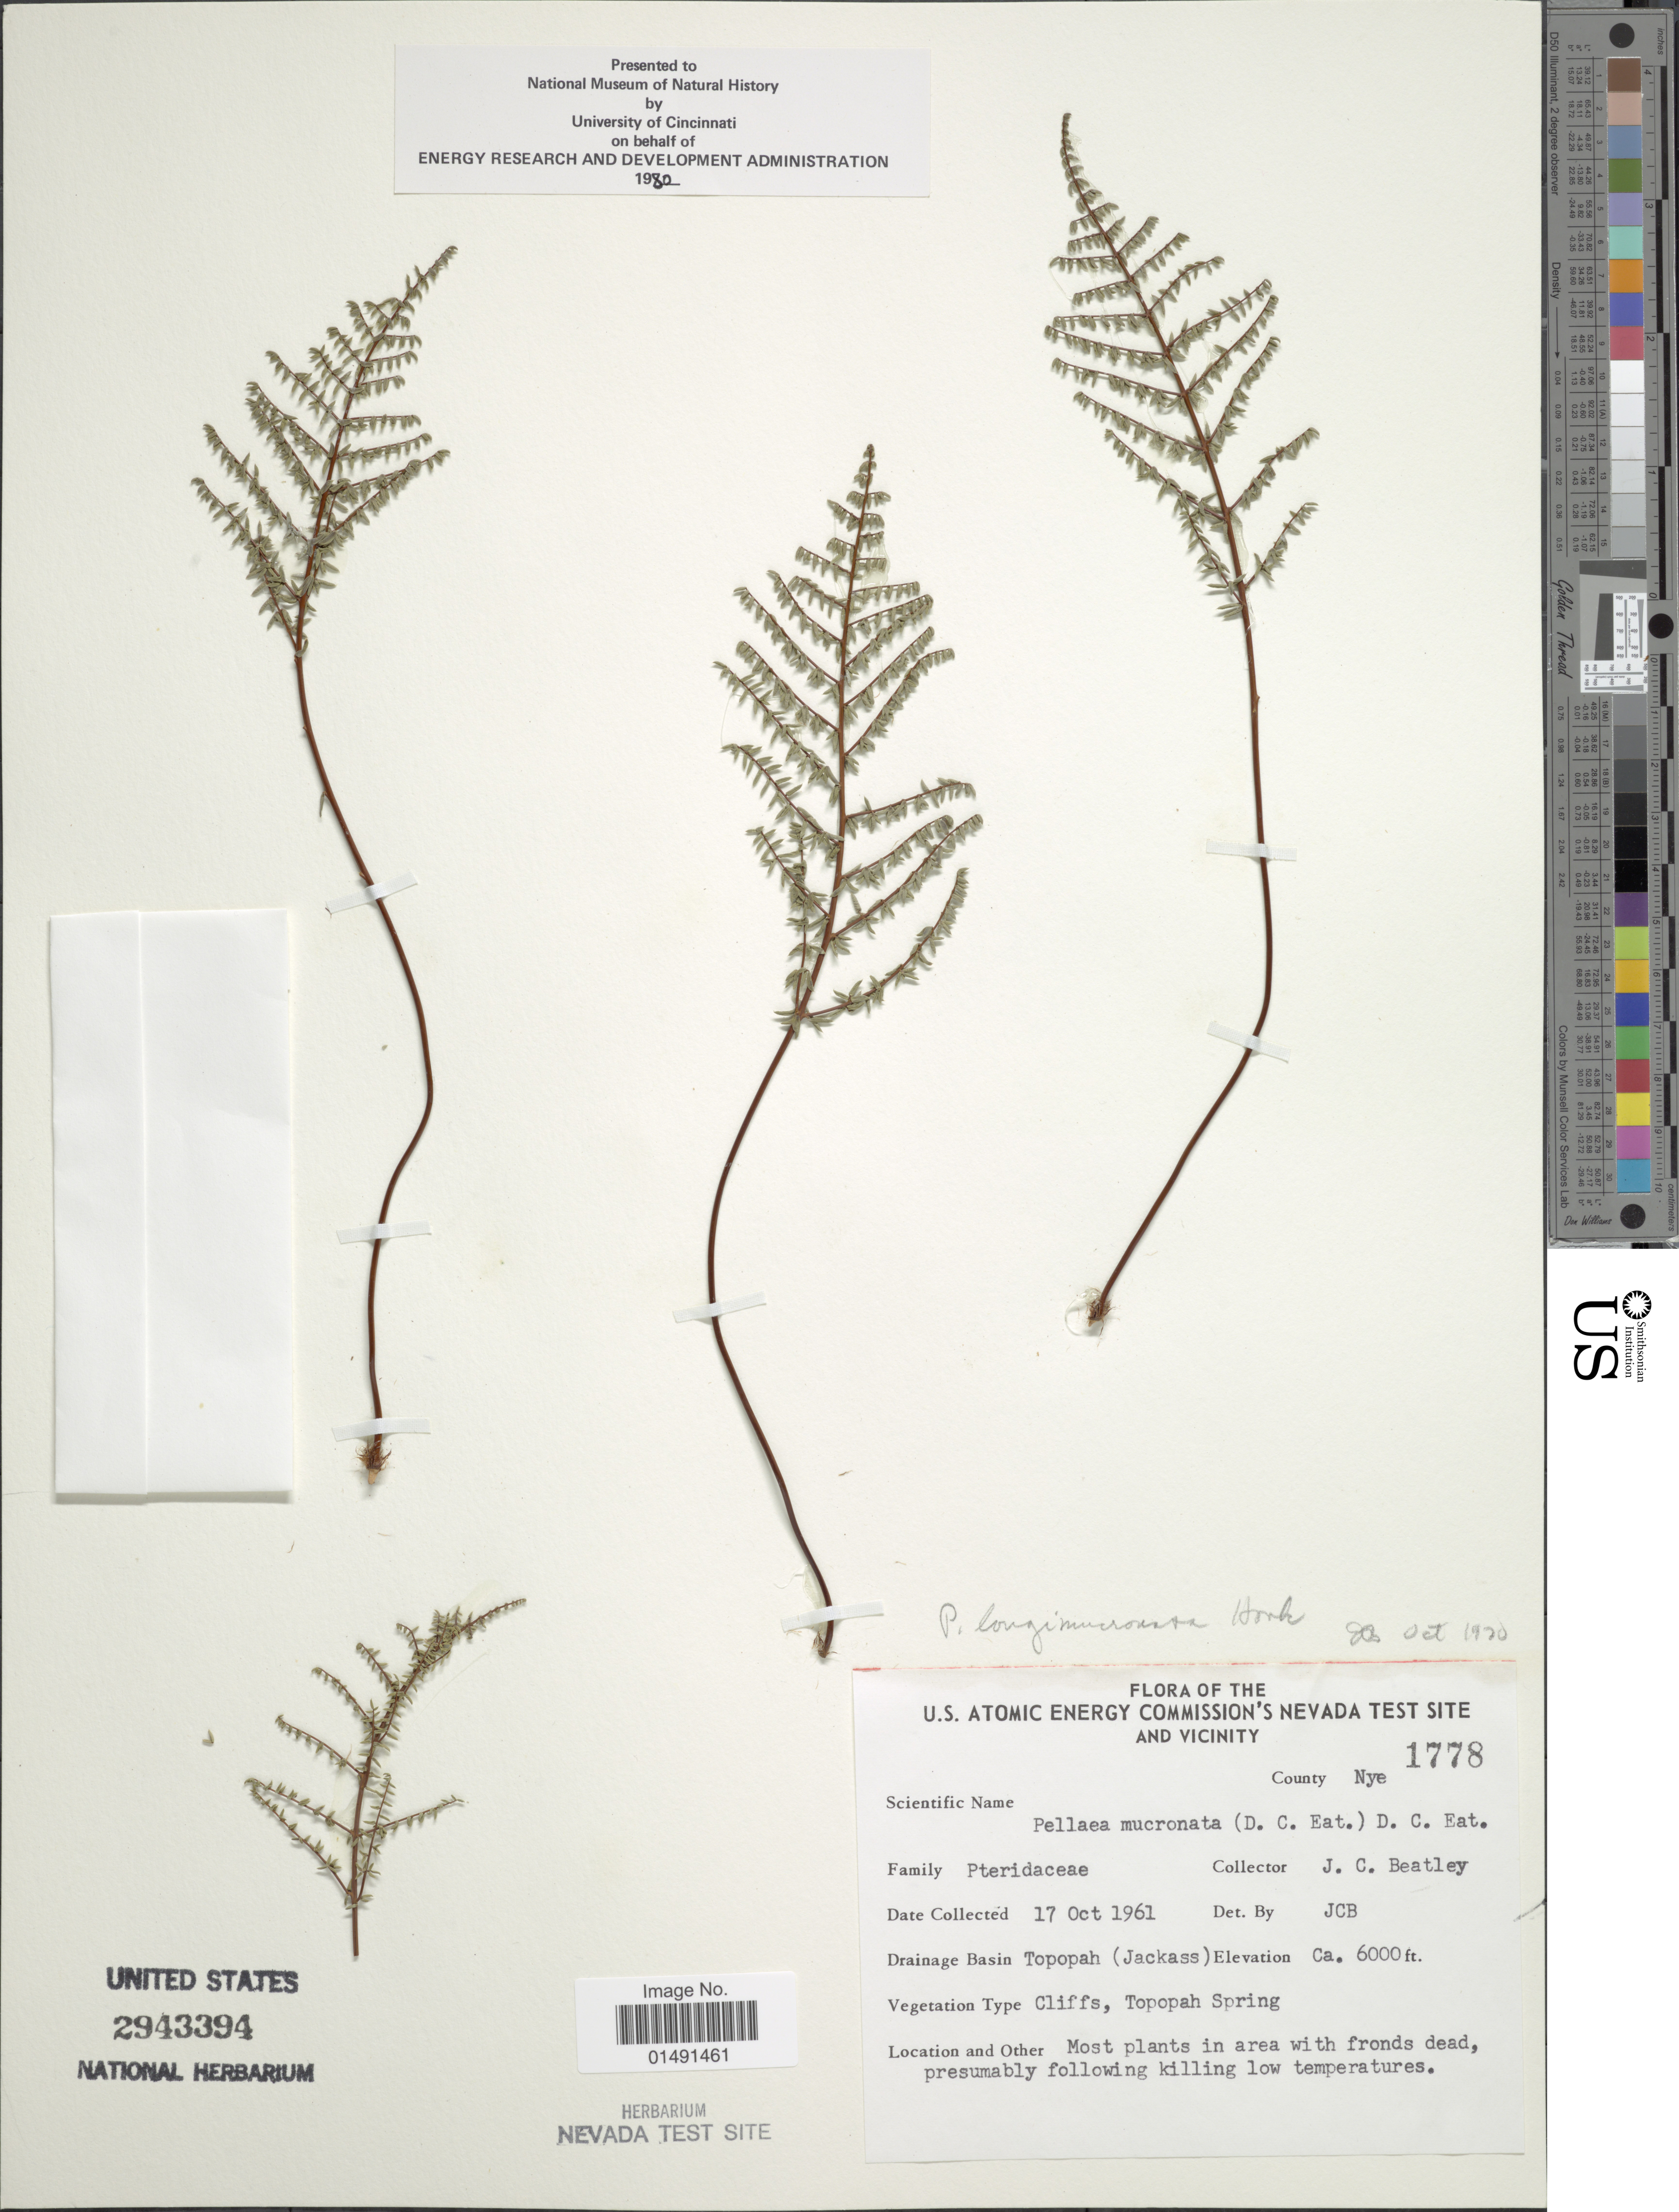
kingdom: Plantae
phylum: Tracheophyta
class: Polypodiopsida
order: Polypodiales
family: Pteridaceae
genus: Pellaea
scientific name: Pellaea mucronata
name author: (D.C. Eaton) D.C. Eaton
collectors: J. C. Beatley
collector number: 1778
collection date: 1961-10-17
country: United States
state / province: Nevada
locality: U.S. Atomic Energy Commission Nevada Test Site and vicinity, Nye, Drainage Basin, Topopah (Jackass) Cliffs, Topopah Spring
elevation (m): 1829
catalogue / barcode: US 2943394